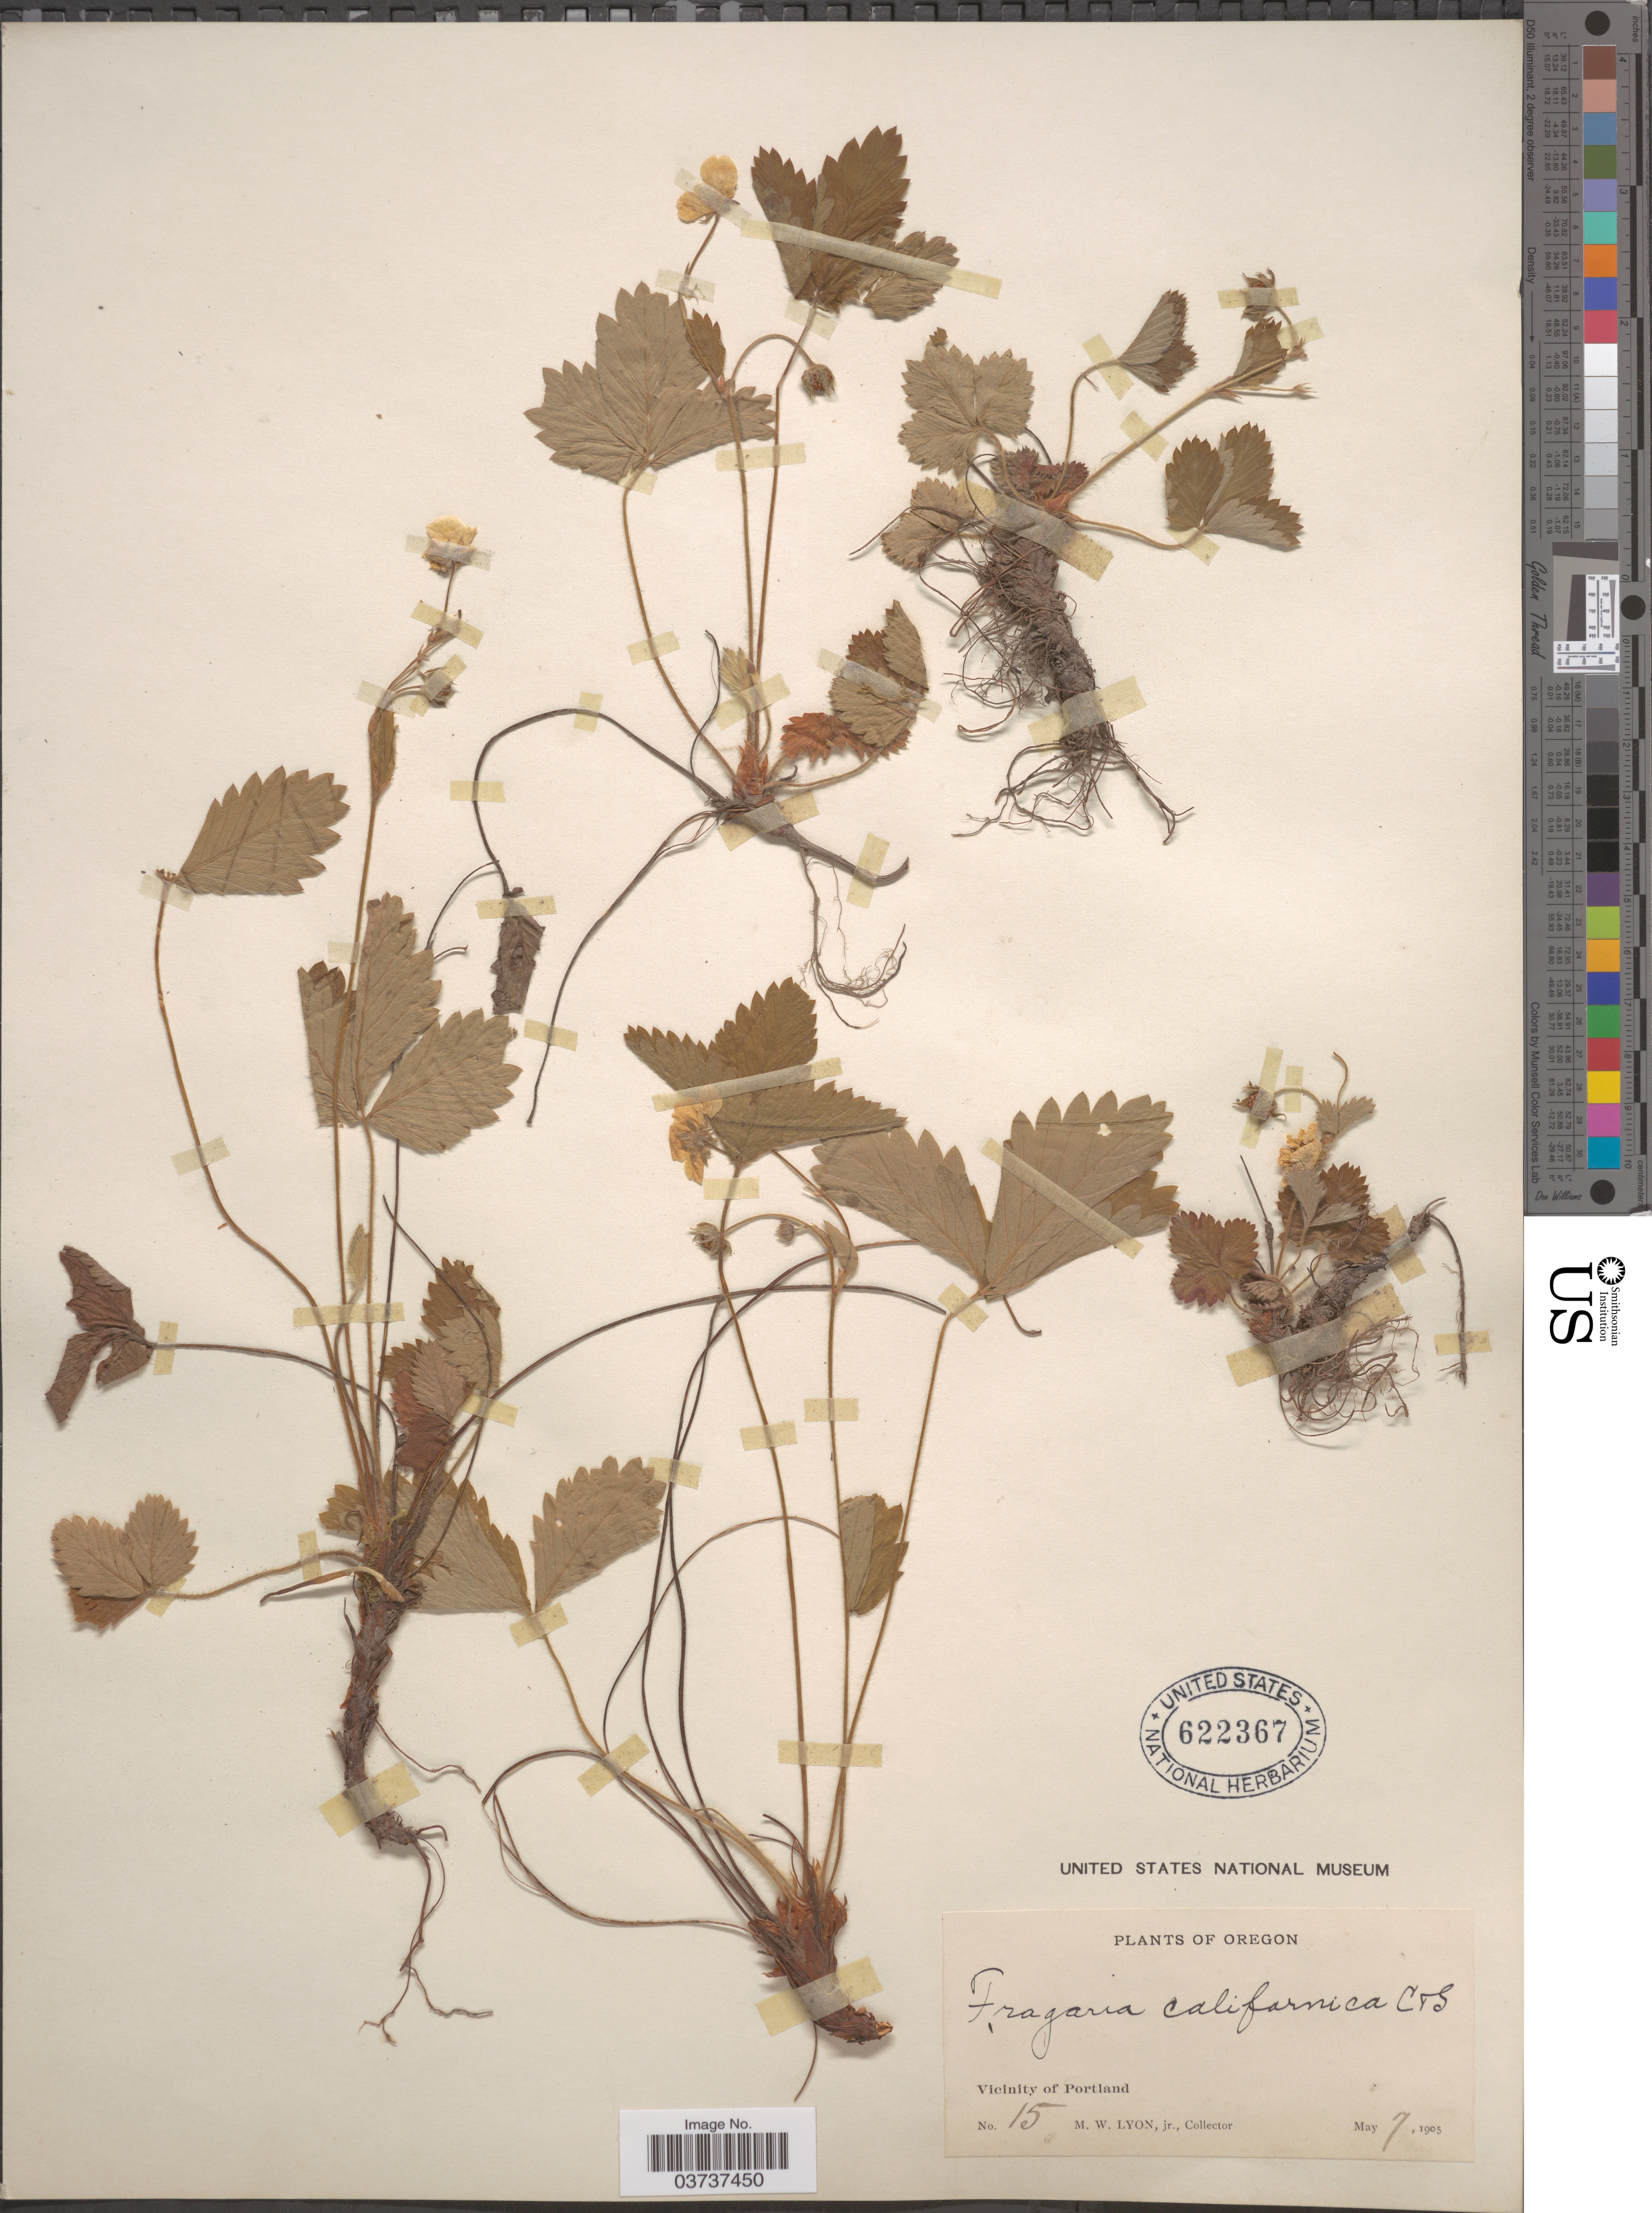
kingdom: Plantae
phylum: Tracheophyta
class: Magnoliopsida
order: Rosales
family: Rosaceae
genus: Fragaria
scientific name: Fragaria vesca subsp. bracteata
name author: L.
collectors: M. Lyon Jr.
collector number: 15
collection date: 1905-05-07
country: United States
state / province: Oregon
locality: Vicinity of Portland.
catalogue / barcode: US 622367